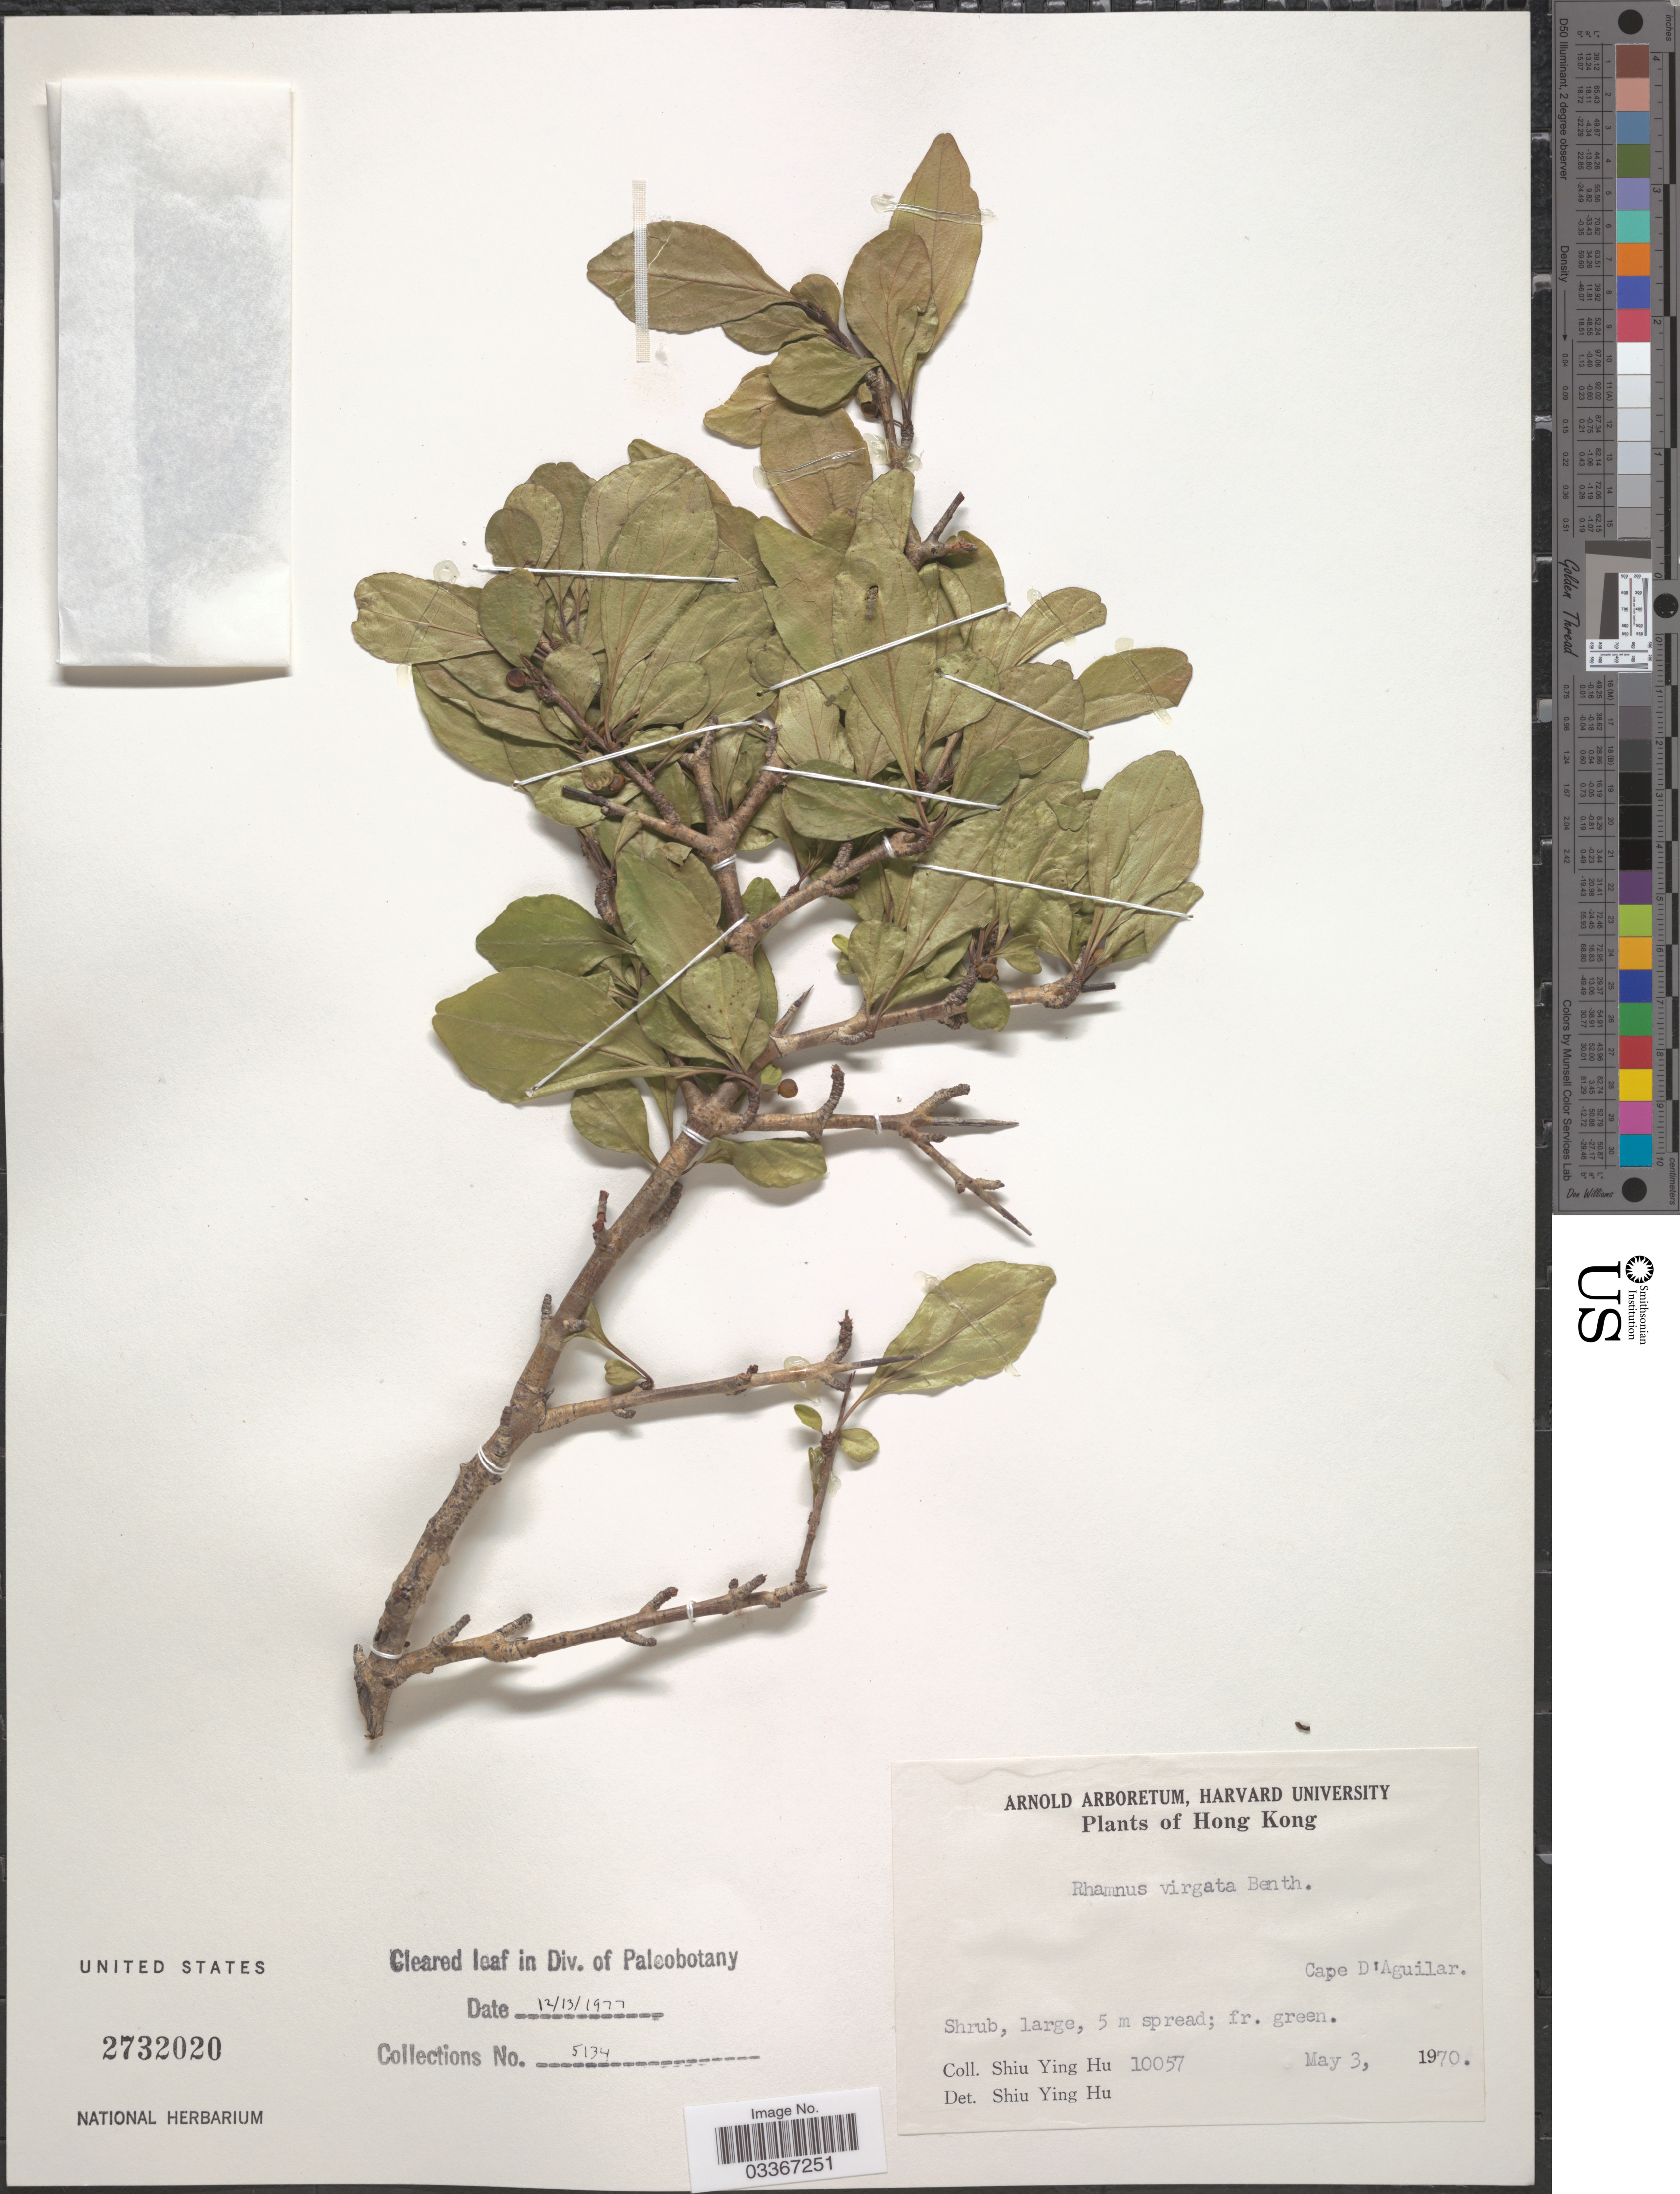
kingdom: Plantae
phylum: Tracheophyta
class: Magnoliopsida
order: Rosales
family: Rhamnaceae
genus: Rhamnus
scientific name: Rhamnus virgata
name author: Roxb.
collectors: S. Y. Hu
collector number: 10057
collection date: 1970-05-03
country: China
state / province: Hong Kong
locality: Cape D'Aguilar.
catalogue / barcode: US 2732020